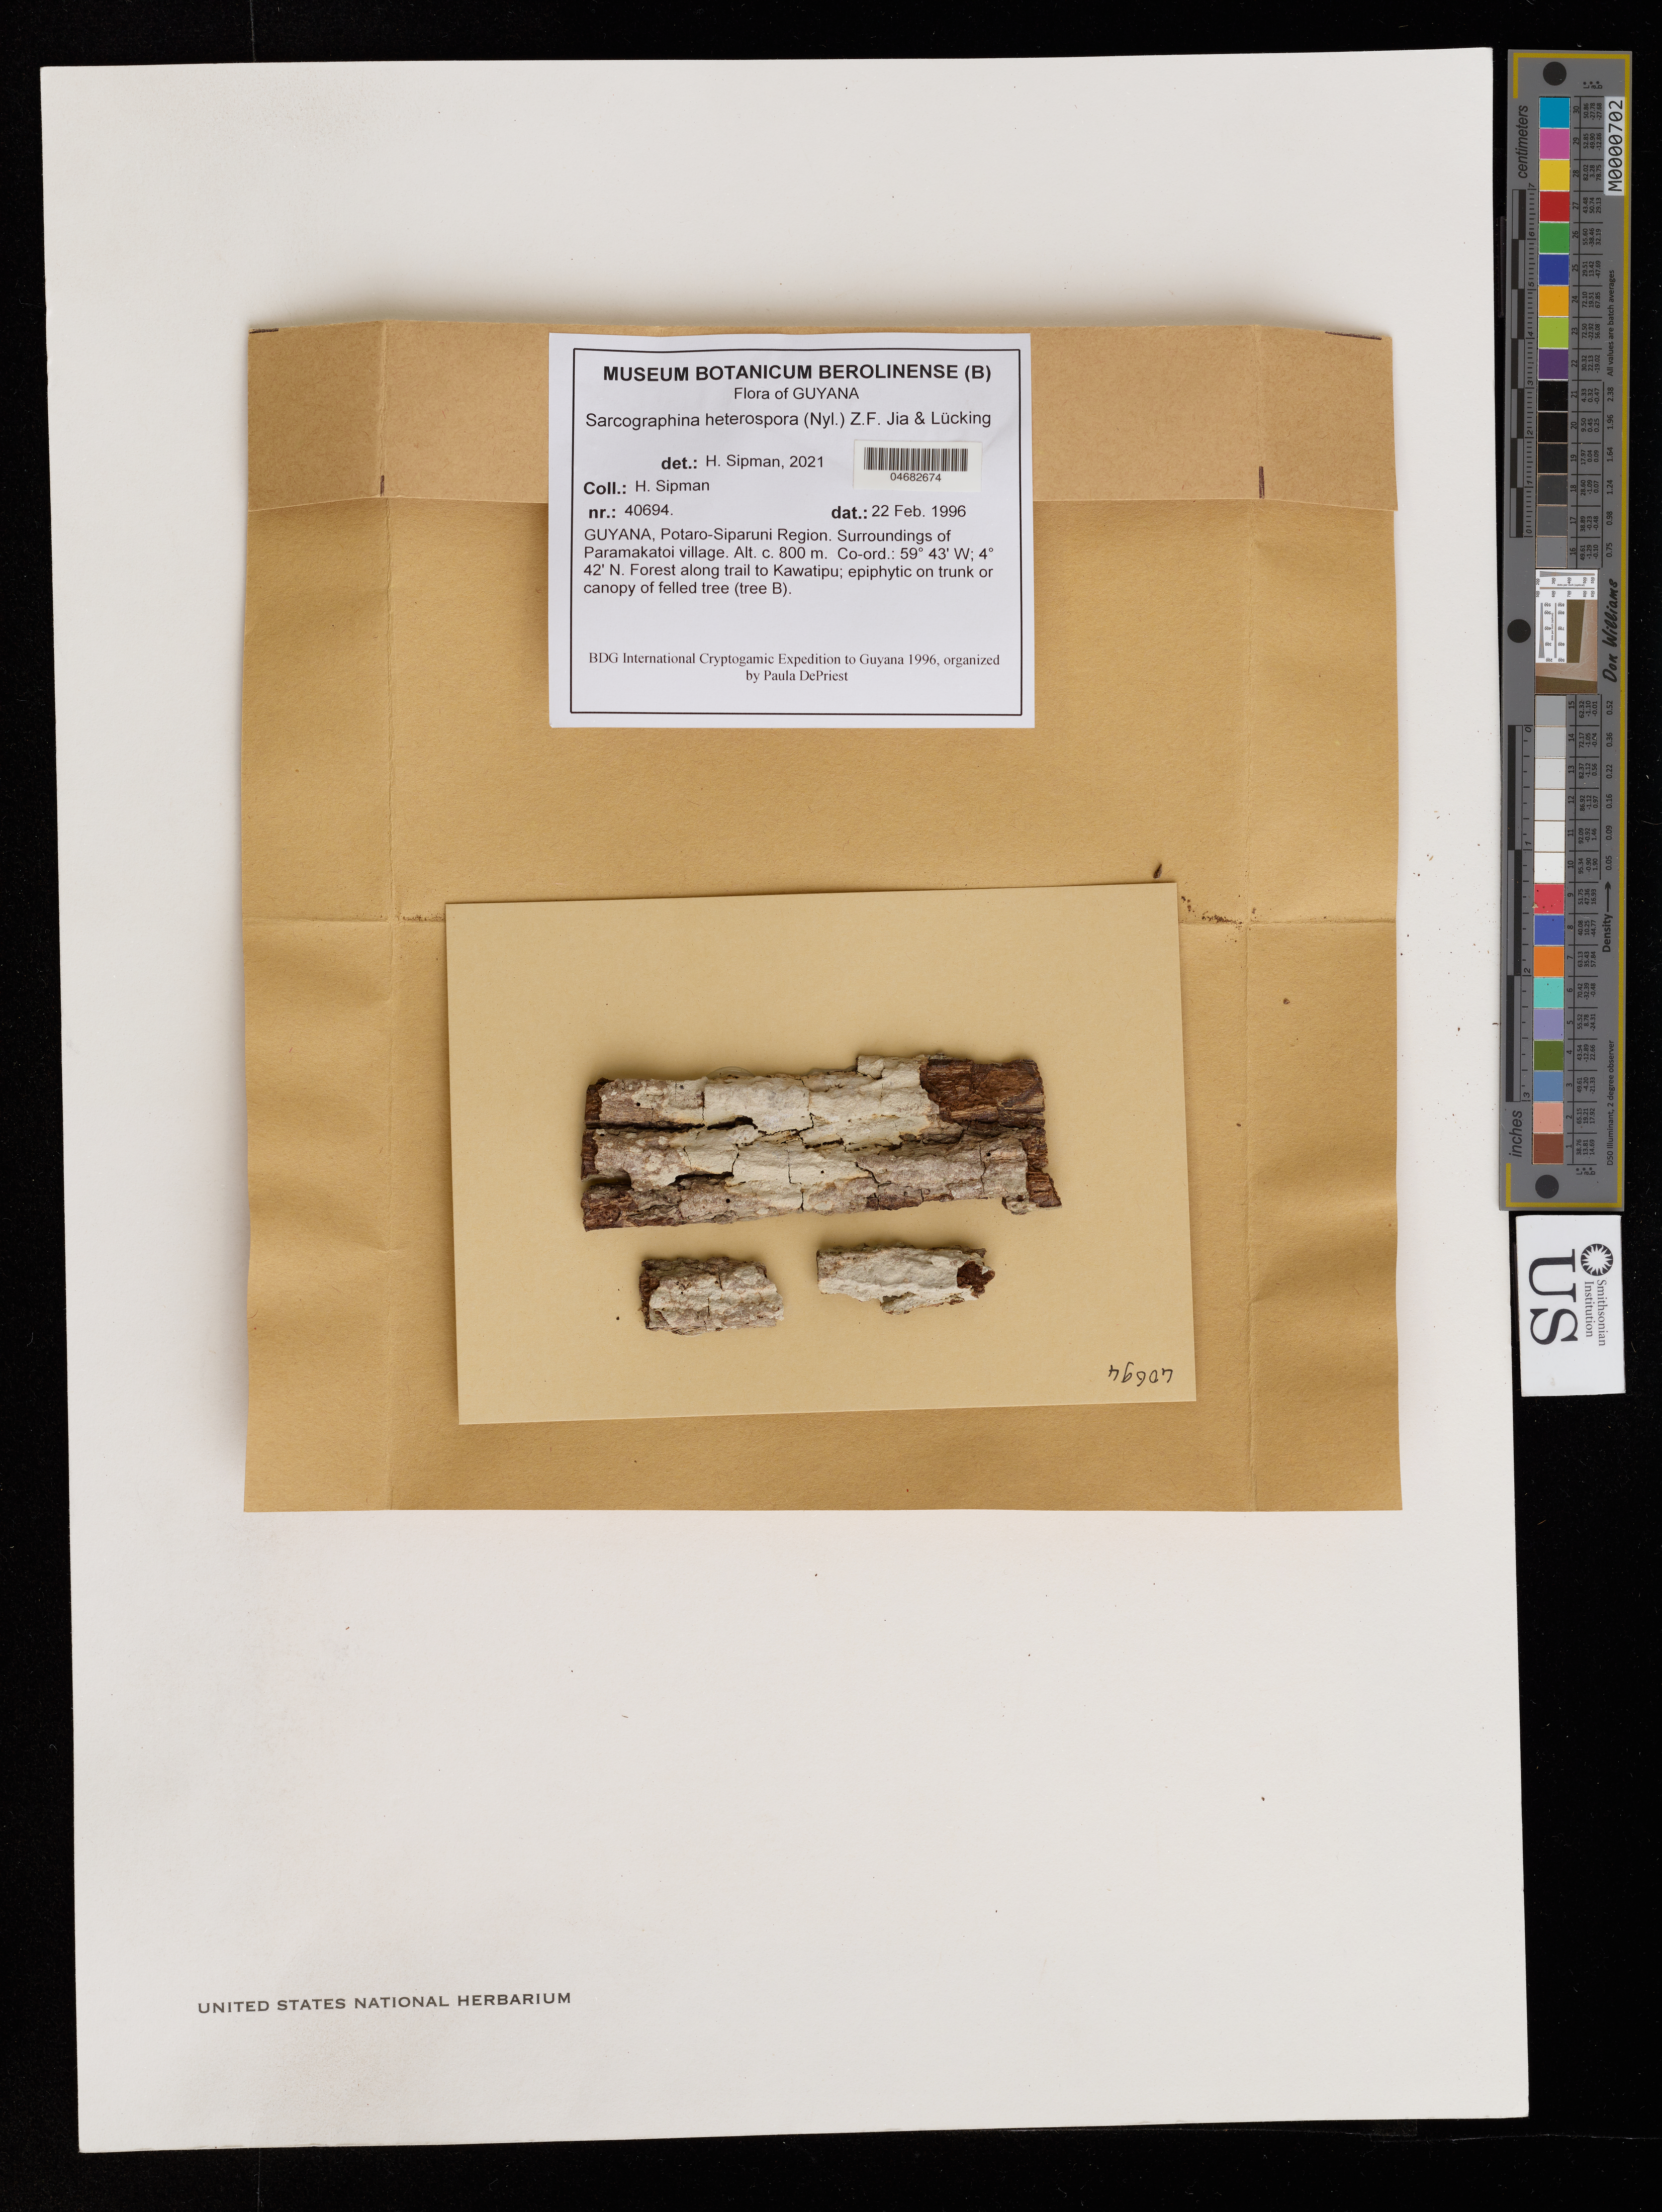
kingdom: Fungi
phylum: Ascomycota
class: Lecanoromycetes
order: Ostropales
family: Graphidaceae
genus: Sarcographina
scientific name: Sarcographina heterospora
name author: (Nyl.) Z.F. Jia & Lücking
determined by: Sipman, H.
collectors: H. Sipman et al.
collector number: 40694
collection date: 1996-02-22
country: Guyana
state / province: Potaro-Siparuni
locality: Paramakatoi Village, surroundings. Forest trail to Kawatipu.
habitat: Forest along trail. On trunk or canopy of felled tree(tree B)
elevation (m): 800